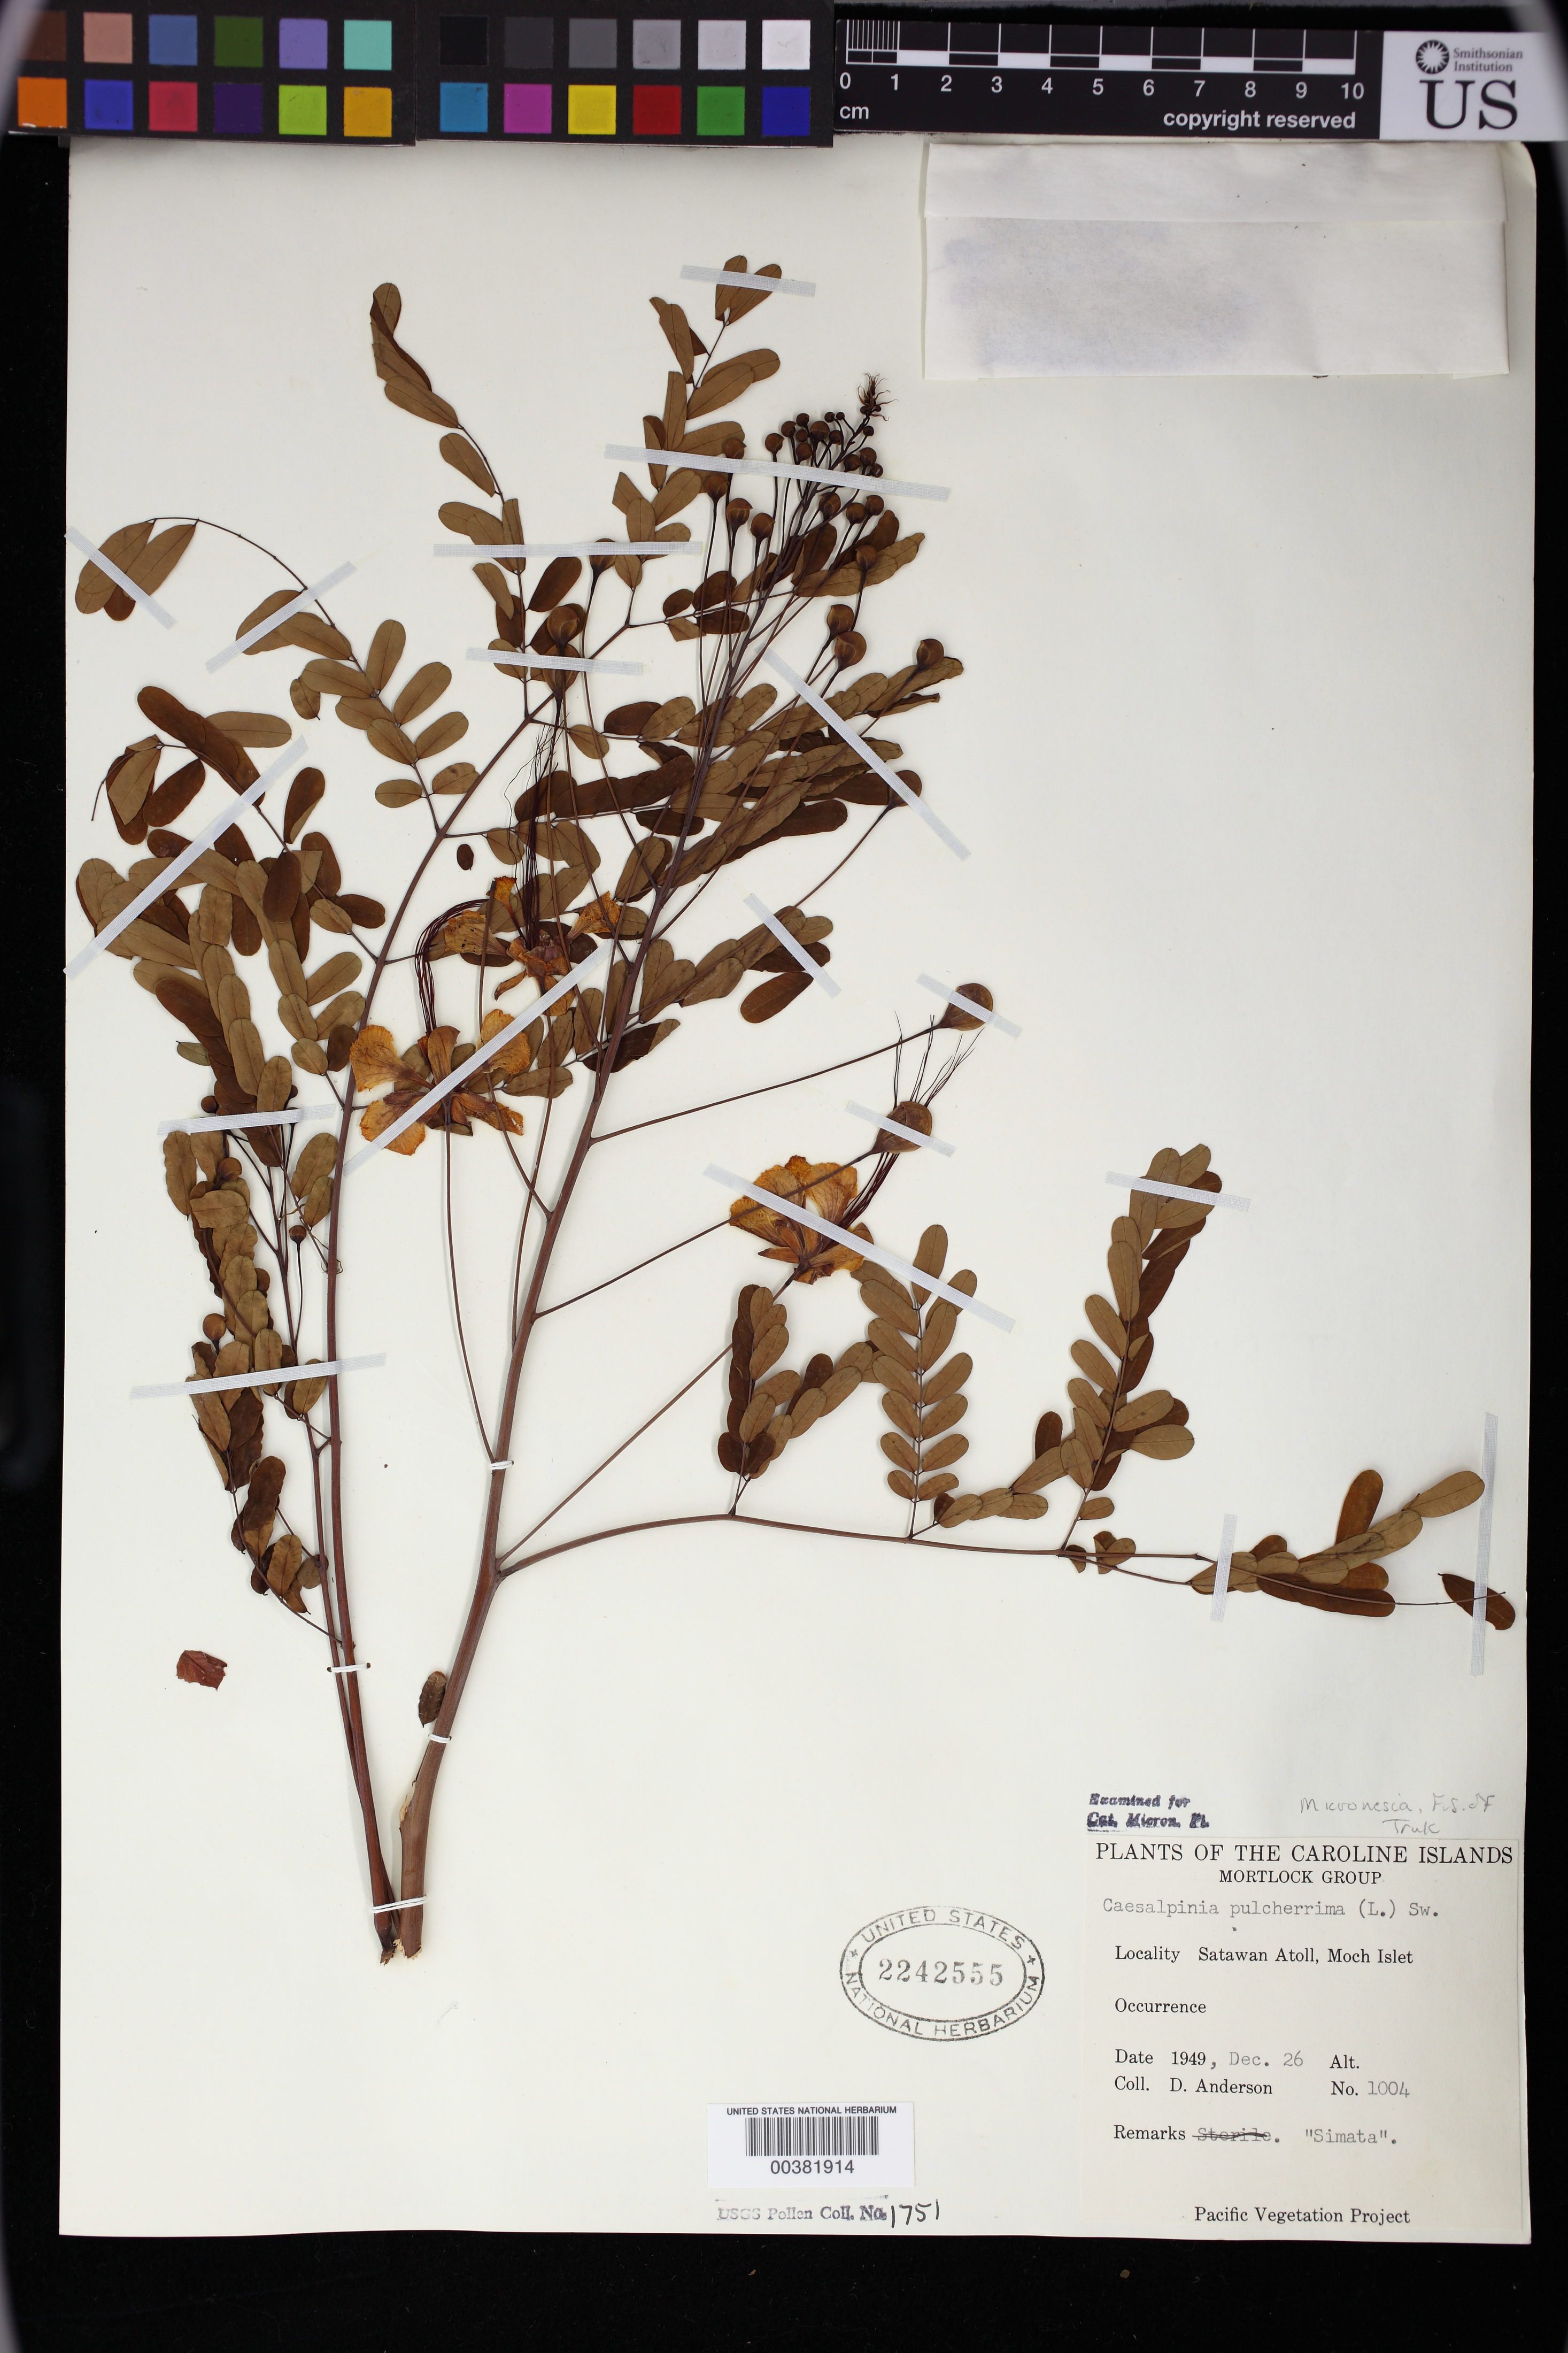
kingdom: Plantae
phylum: Tracheophyta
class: Magnoliopsida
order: Fabales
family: Fabaceae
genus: Caesalpinia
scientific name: Caesalpinia pulcherrima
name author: (L.) Sw.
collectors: D. Anderson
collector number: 1004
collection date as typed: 26 Dec 1949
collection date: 1949-12-26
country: Micronesia, Federated States of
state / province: Truk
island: Satawan Atoll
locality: Moch islet, Satawan Atoll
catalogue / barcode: US 2242555